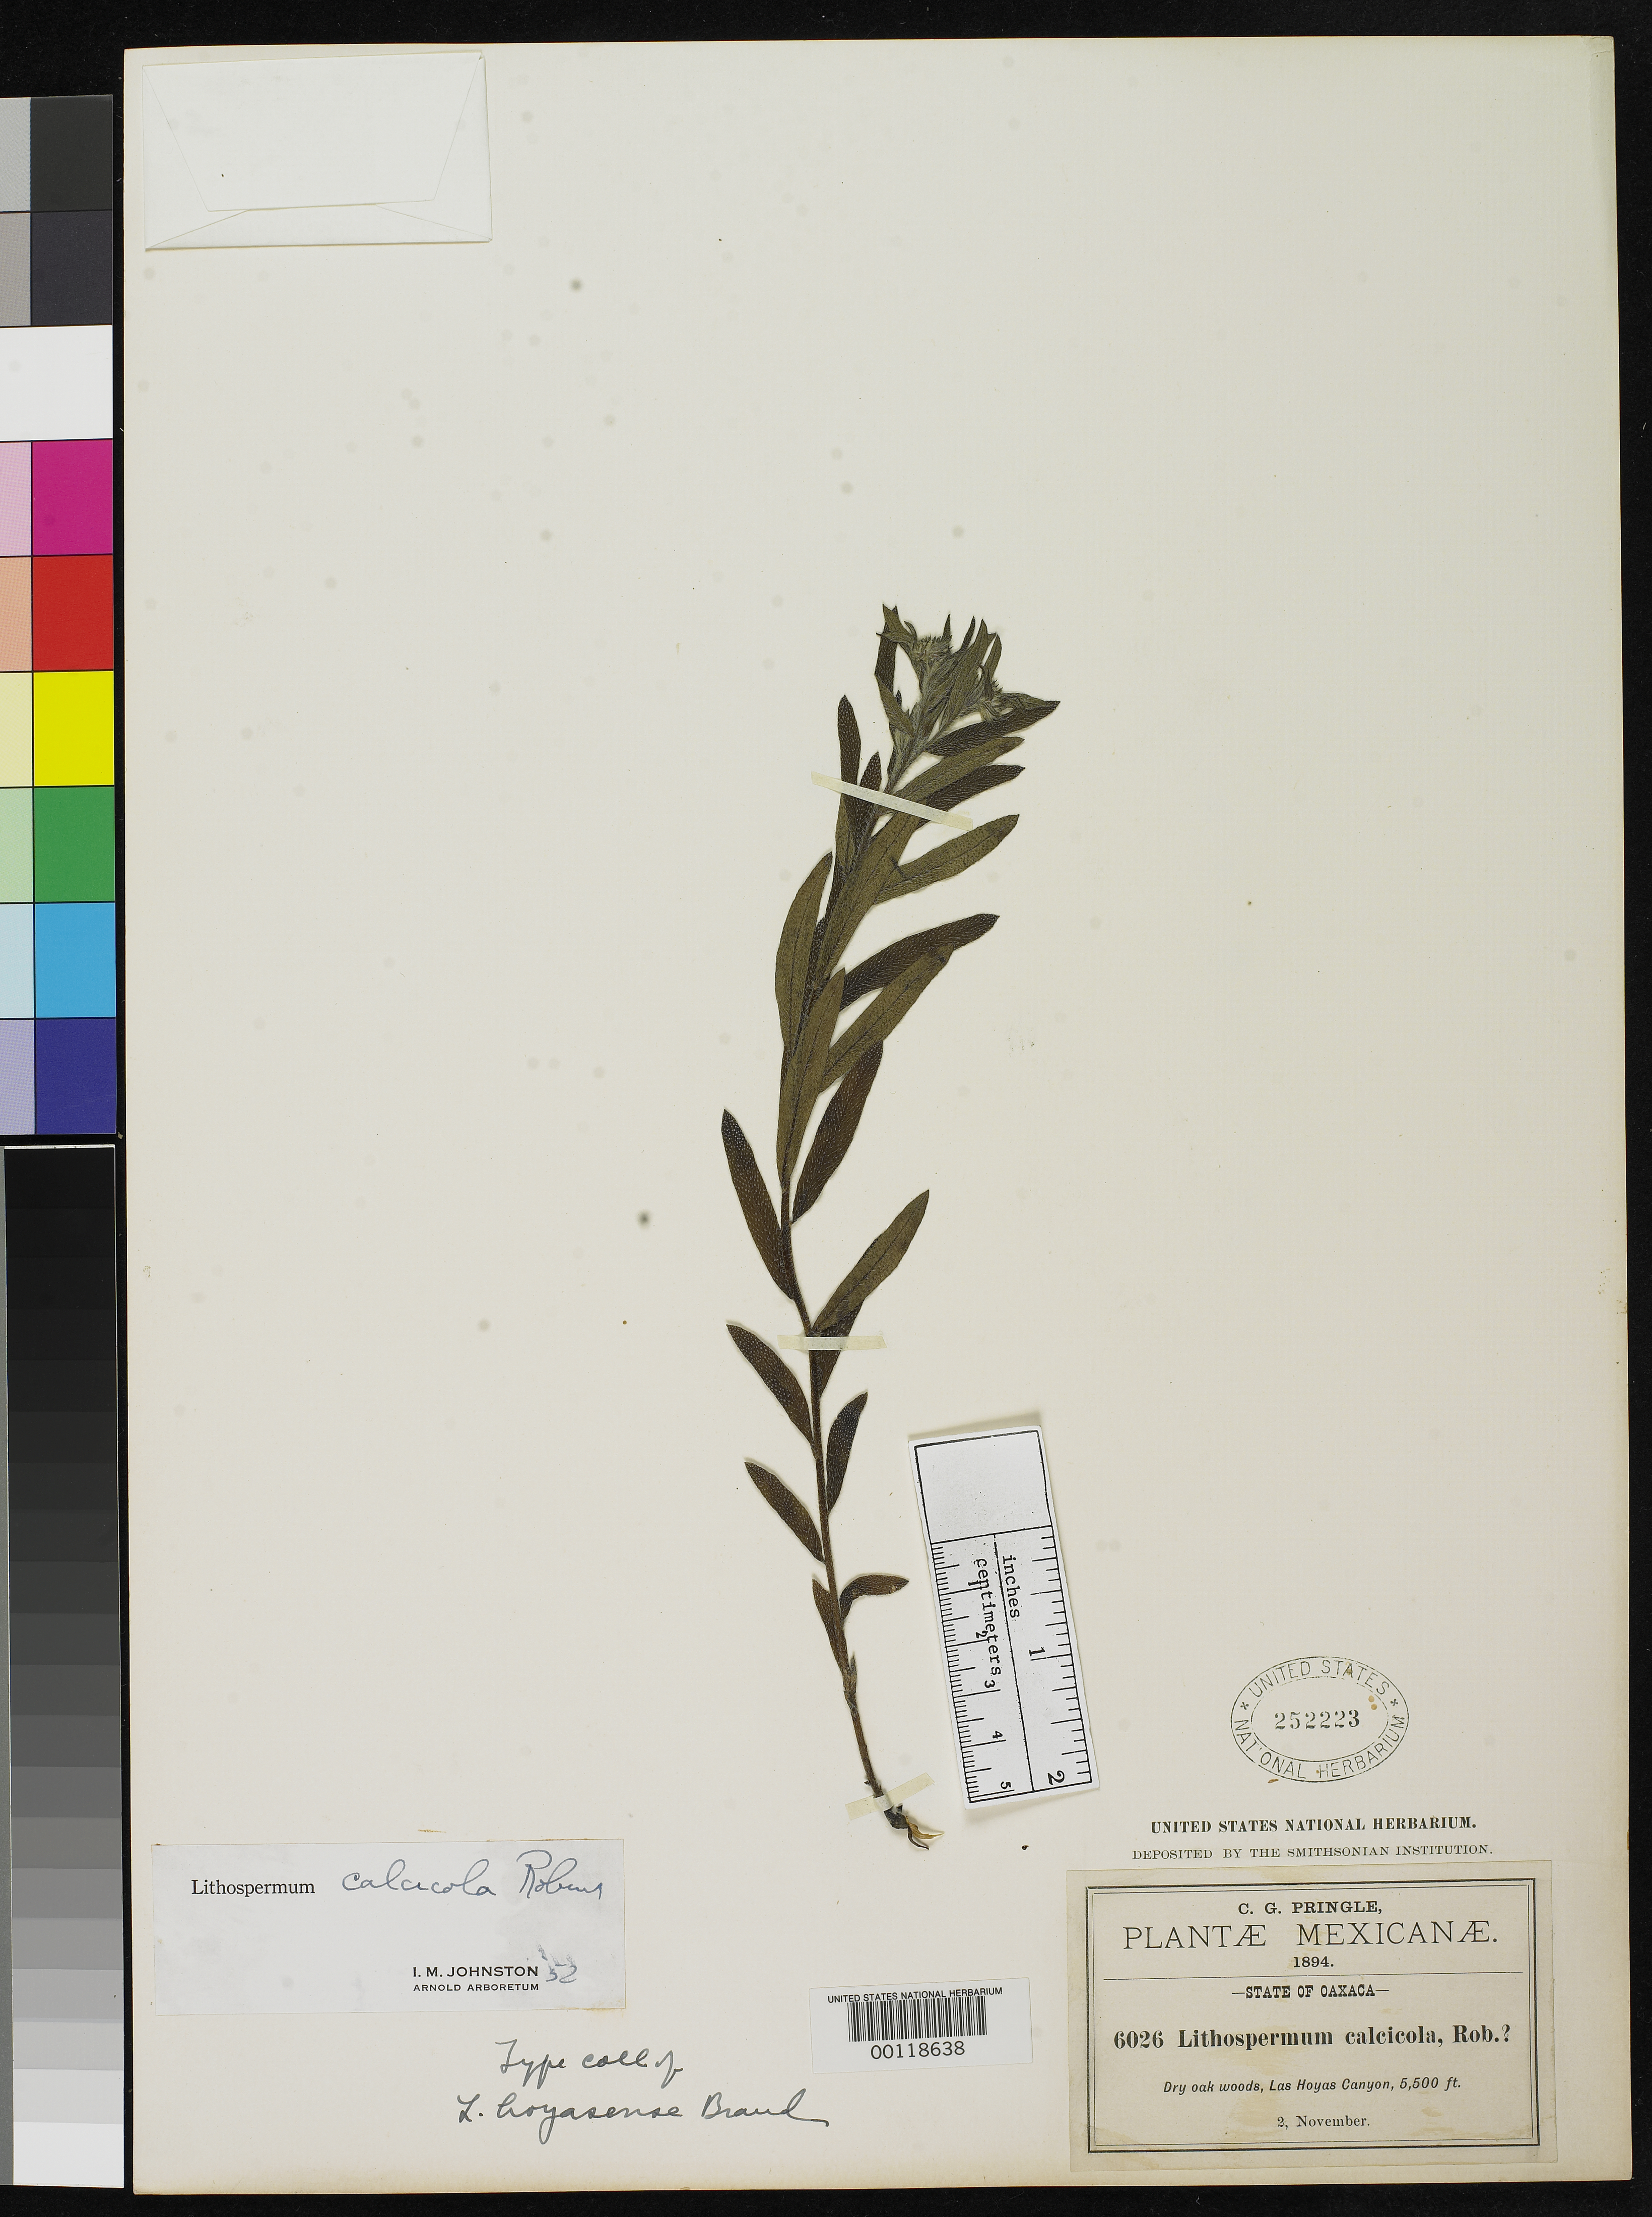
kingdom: Plantae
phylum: Tracheophyta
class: Magnoliopsida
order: Boraginales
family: Boraginaceae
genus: Lithospermum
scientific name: Lithospermum hoyasense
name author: Brand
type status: Isotype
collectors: C. G. Pringle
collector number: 6026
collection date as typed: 02 Nov 1894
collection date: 1894-11-02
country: Mexico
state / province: Oaxaca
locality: Las Hoyas Canyon.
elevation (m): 1800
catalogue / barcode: US 252223